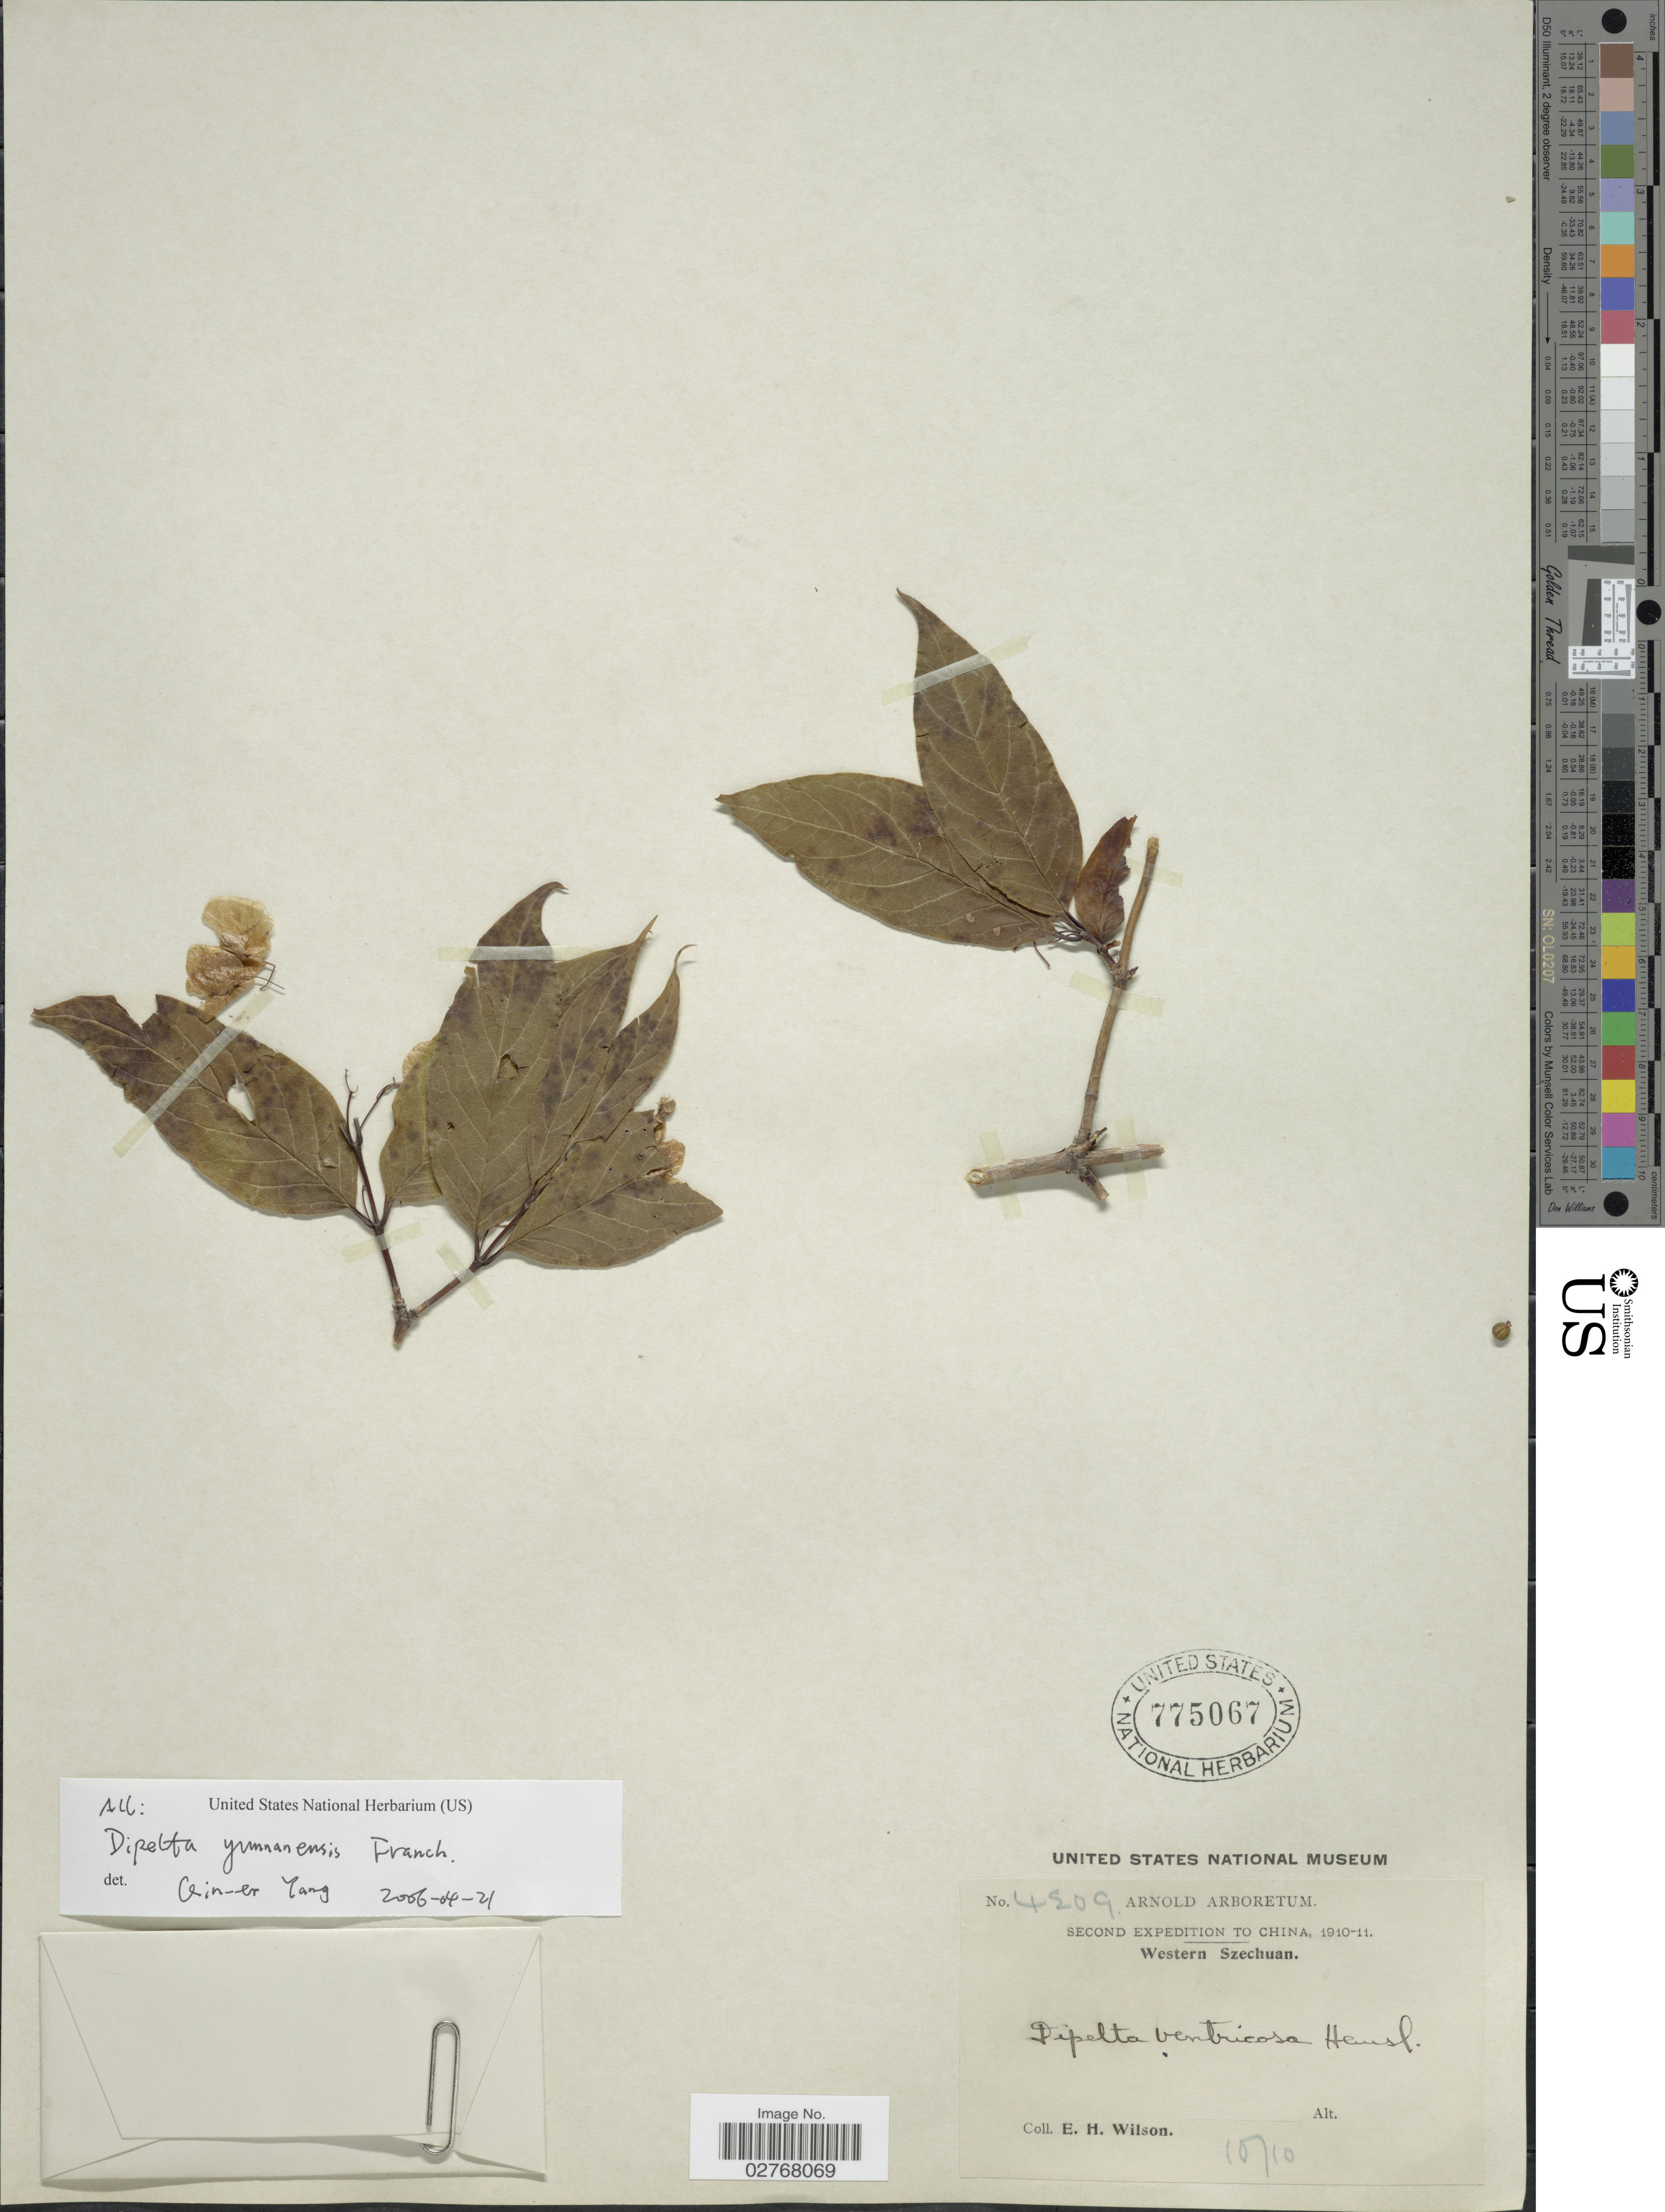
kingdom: Plantae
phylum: Tracheophyta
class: Magnoliopsida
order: Dipsacales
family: Caprifoliaceae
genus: Dipelta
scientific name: Dipelta ventricosa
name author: Hemsl.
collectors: E. Wilson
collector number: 4209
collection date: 1910-10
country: China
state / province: Sichuan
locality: Western Szechuan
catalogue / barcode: US 775067